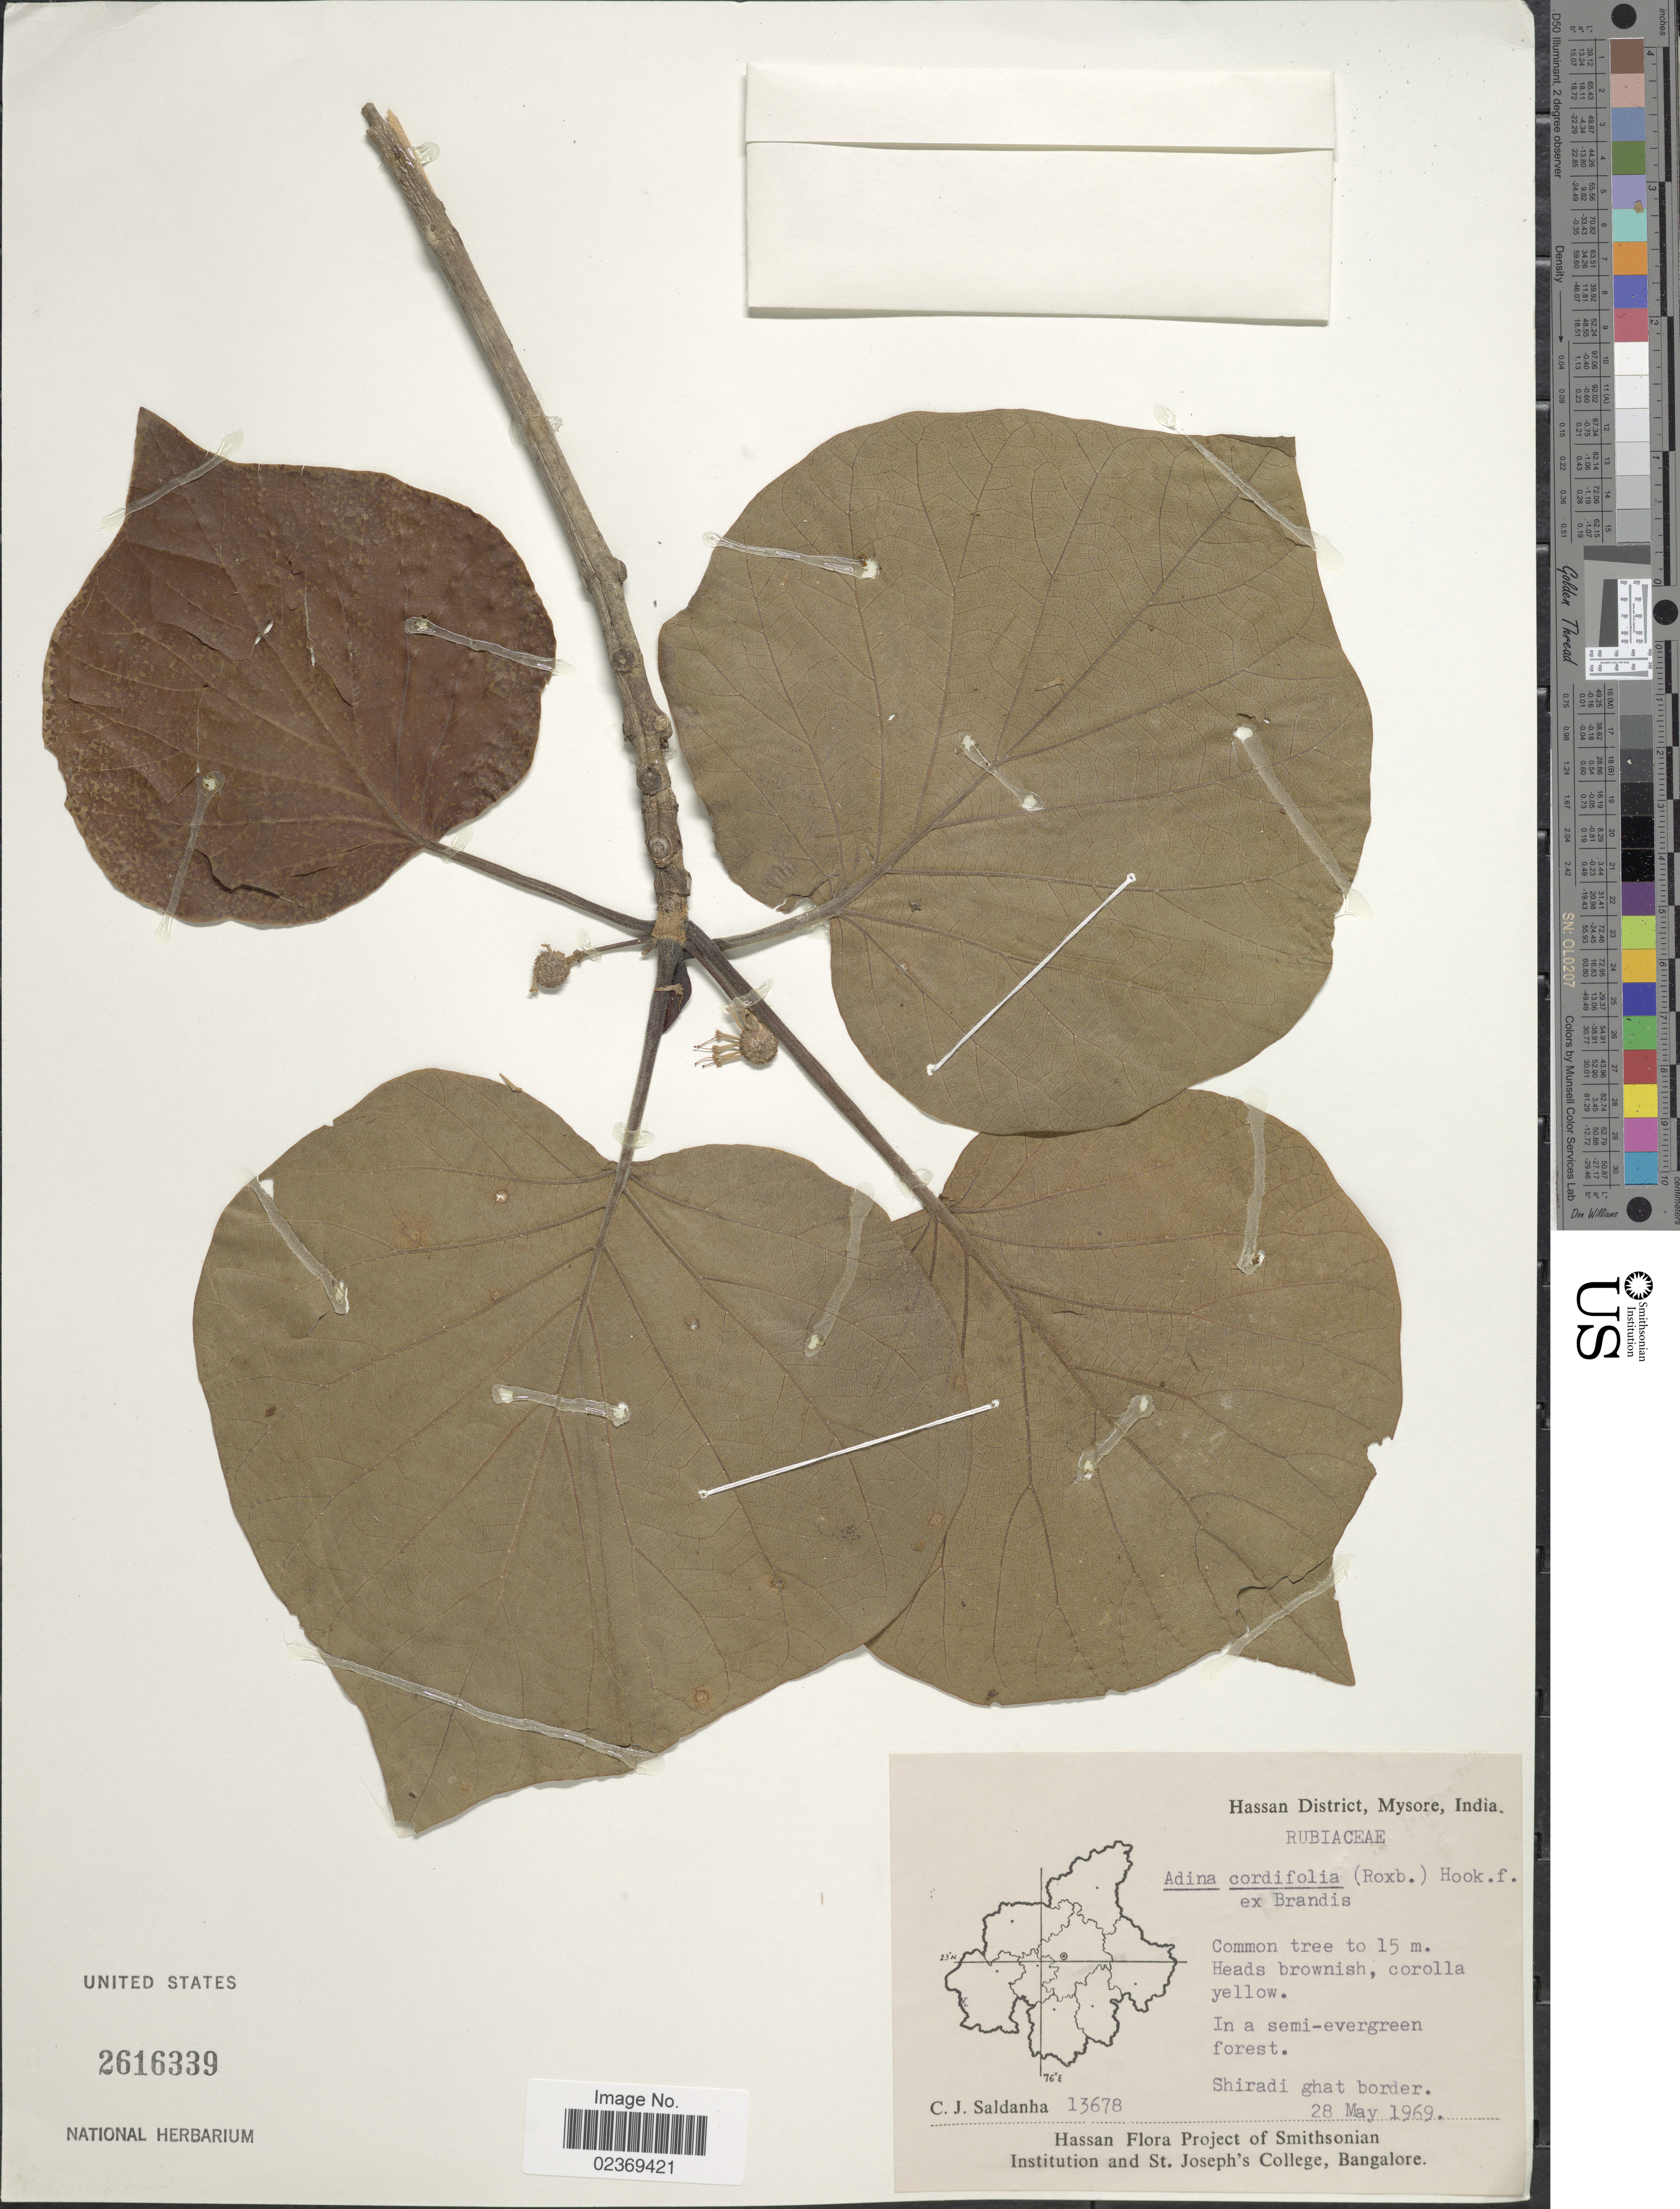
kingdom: Plantae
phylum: Tracheophyta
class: Magnoliopsida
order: Gentianales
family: Rubiaceae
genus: Adina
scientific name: Adina cordifolia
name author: (Roxb.) Hook. f. & Benth.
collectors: C. J. Saldanha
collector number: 13678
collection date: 1969-05-28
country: India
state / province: Karnataka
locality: Hassan District, Mysore, Shiradi ghat border.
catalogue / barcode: US 2616339